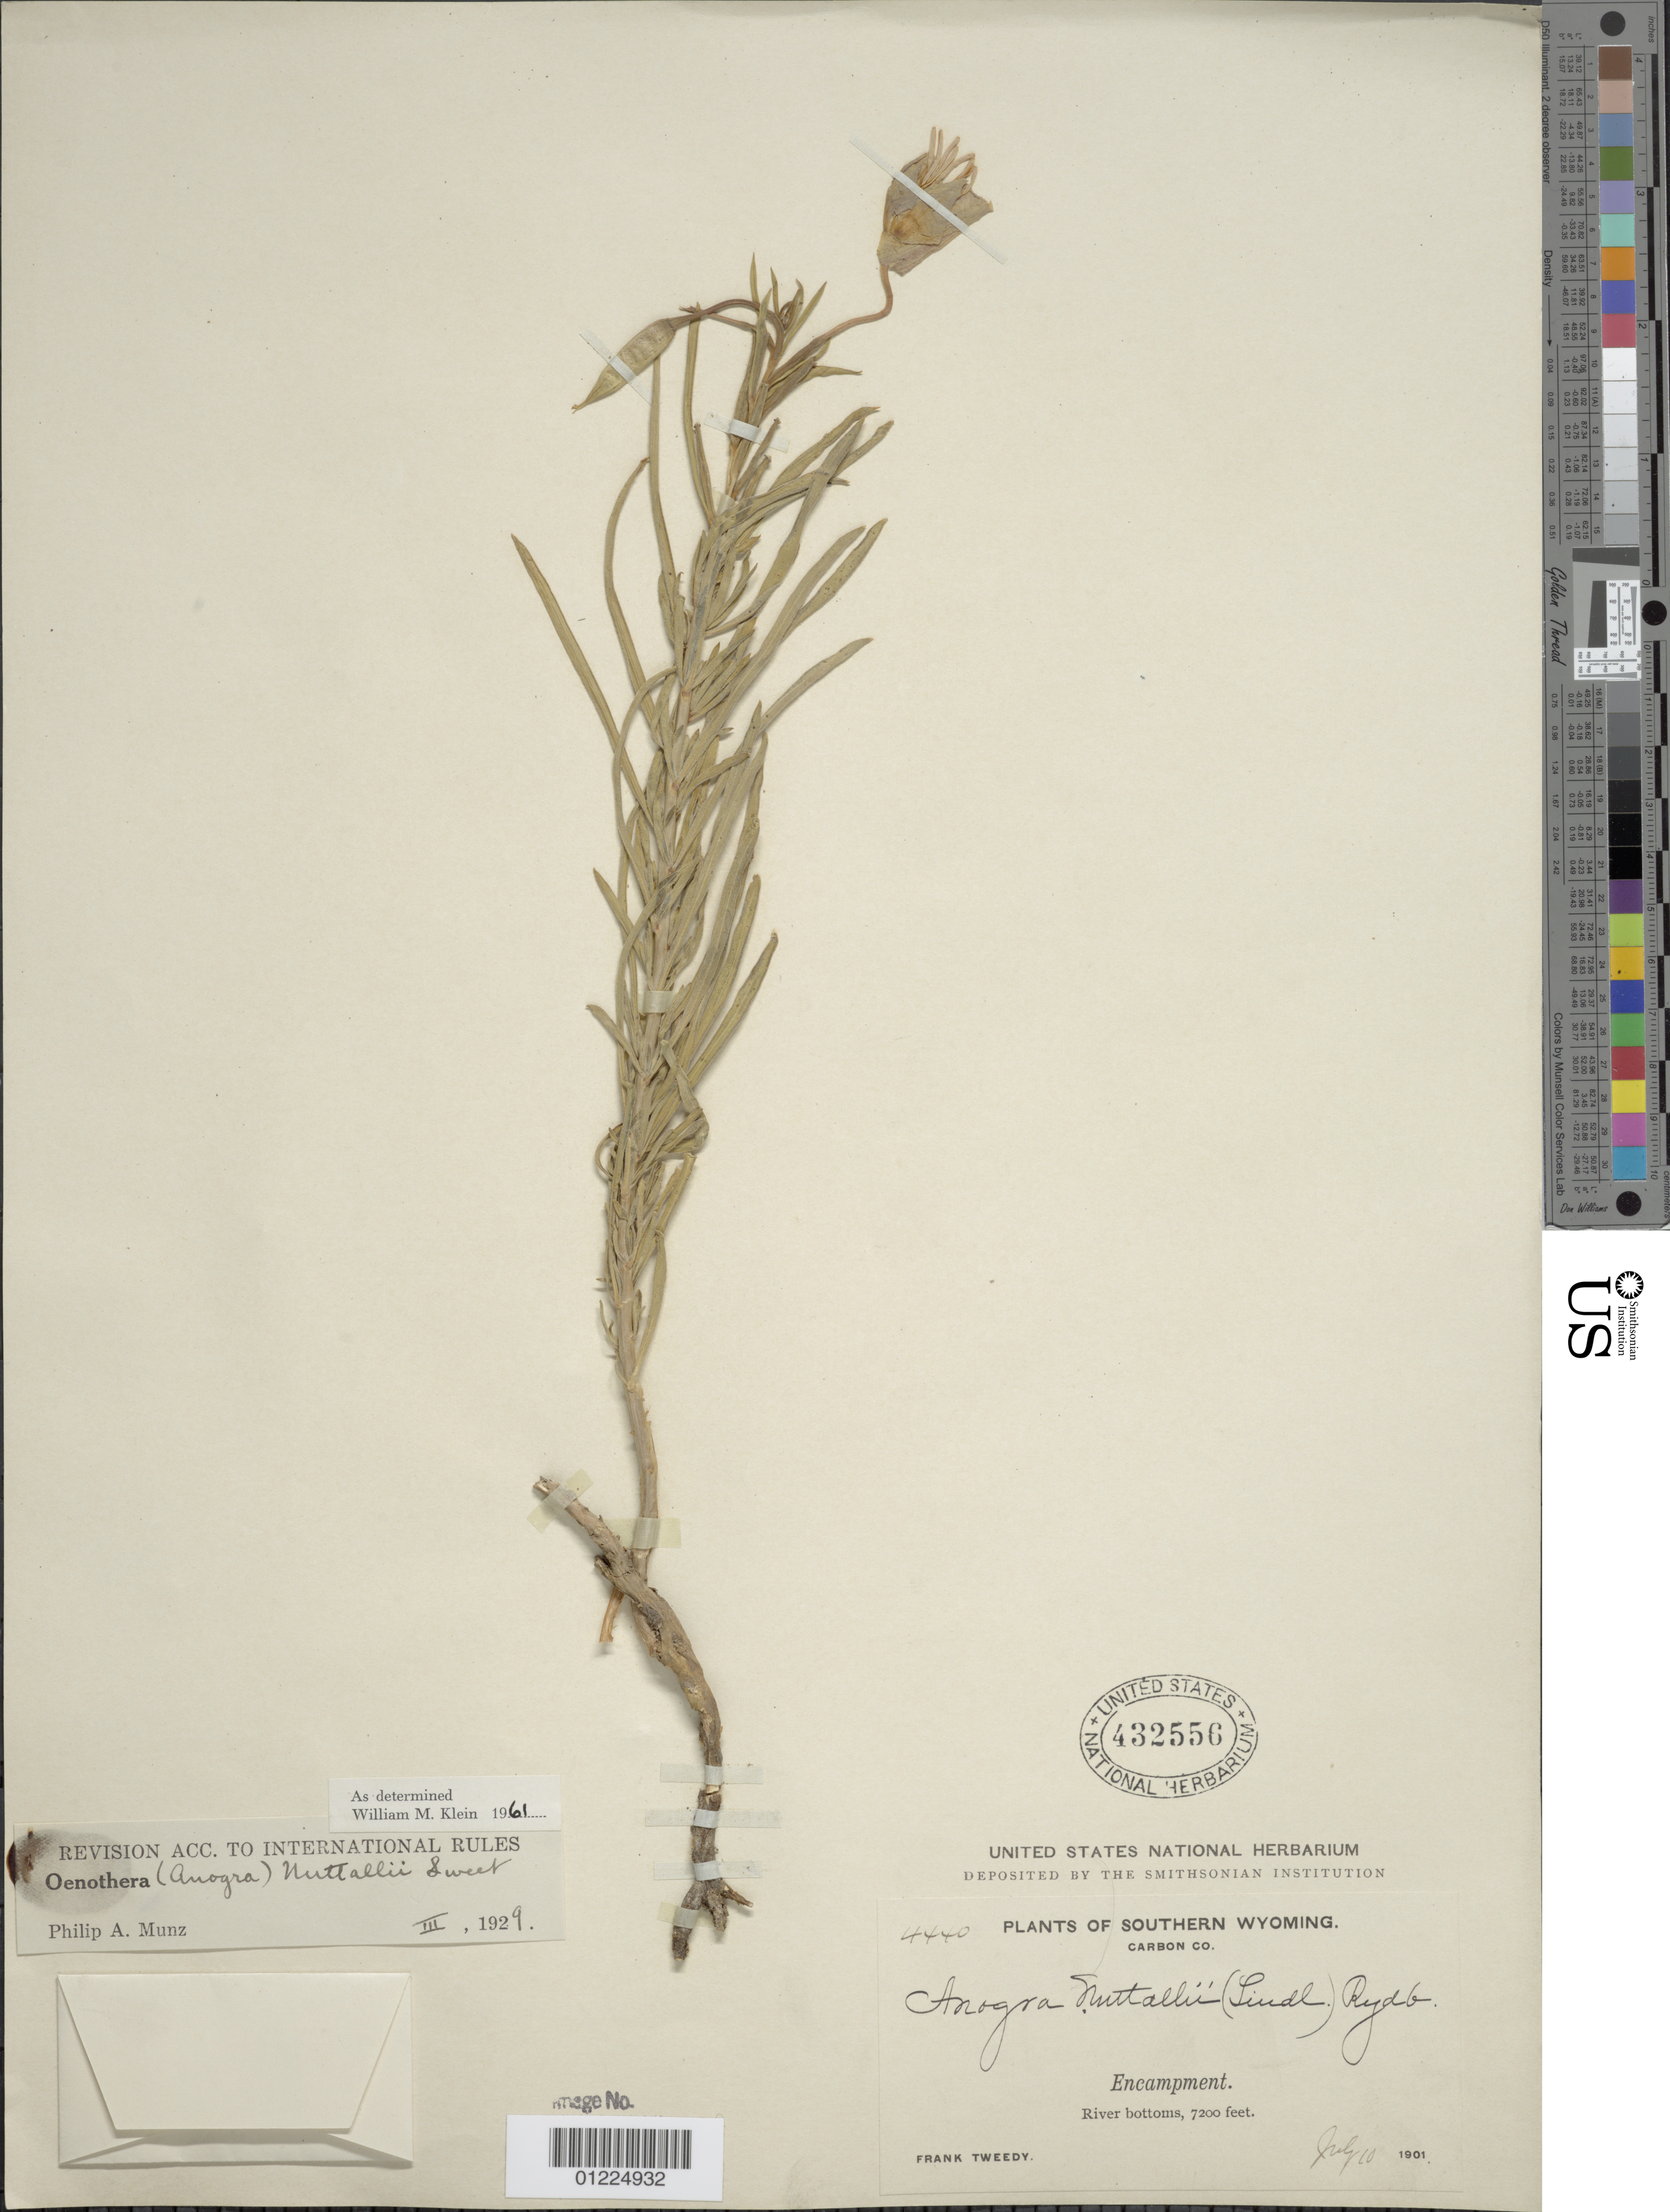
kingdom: Plantae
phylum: Tracheophyta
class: Magnoliopsida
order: Myrtales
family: Onagraceae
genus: Oenothera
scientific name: Oenothera nuttallii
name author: Sweet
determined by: Munz, Philip A.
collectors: F. Tweedy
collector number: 4440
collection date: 1901-07-10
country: United States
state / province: Wyoming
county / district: Carbon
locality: Encampment, river bottoms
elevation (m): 2195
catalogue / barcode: US 432556